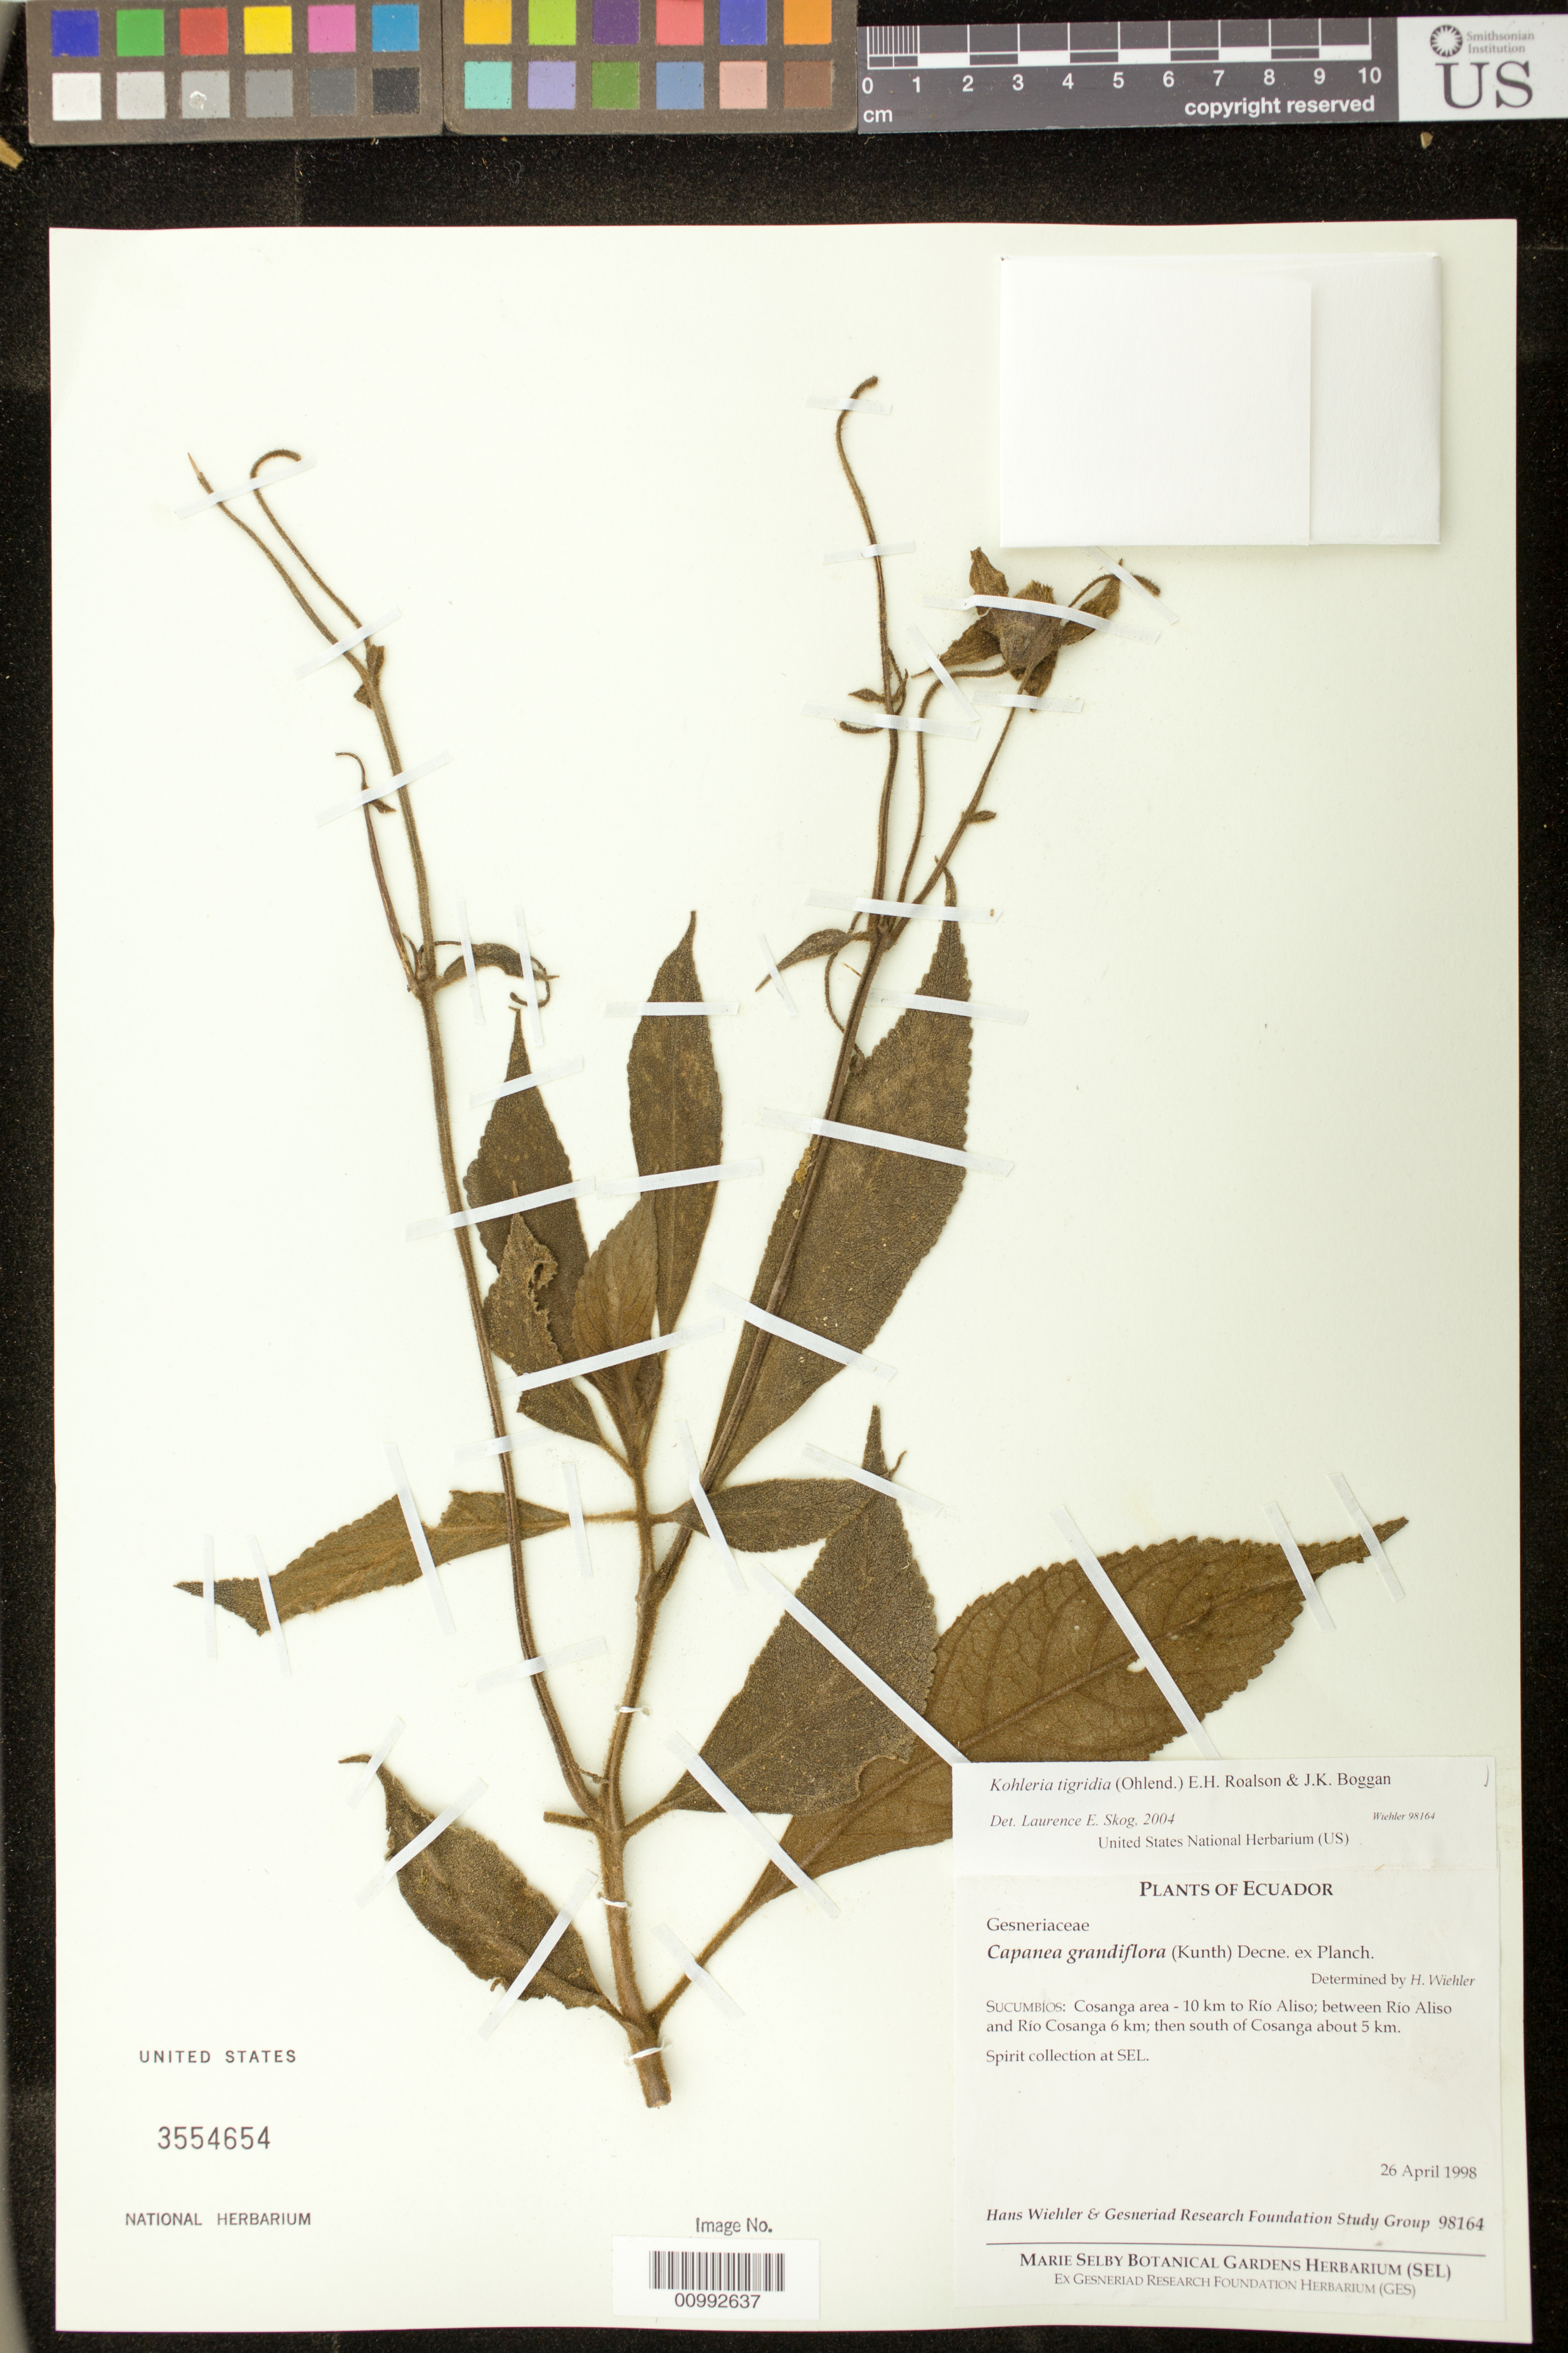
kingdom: Plantae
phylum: Tracheophyta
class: Magnoliopsida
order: Lamiales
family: Gesneriaceae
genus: Kohleria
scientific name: Kohleria tigridia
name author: (Ohlend.) Roalson & Boggan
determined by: Skog, Laurence E.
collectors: H. J. Wiehler & GRF Study Group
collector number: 98164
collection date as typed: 26 Apr 1998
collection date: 1998-04-26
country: Ecuador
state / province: Sucumbíos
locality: Sucumbíos: Cosanga area - 10 km to Rio Aliso; between Rio Aliso and Rio Cosanga 6 km; then south of Cosanga about 5 km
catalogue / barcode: US 3554654